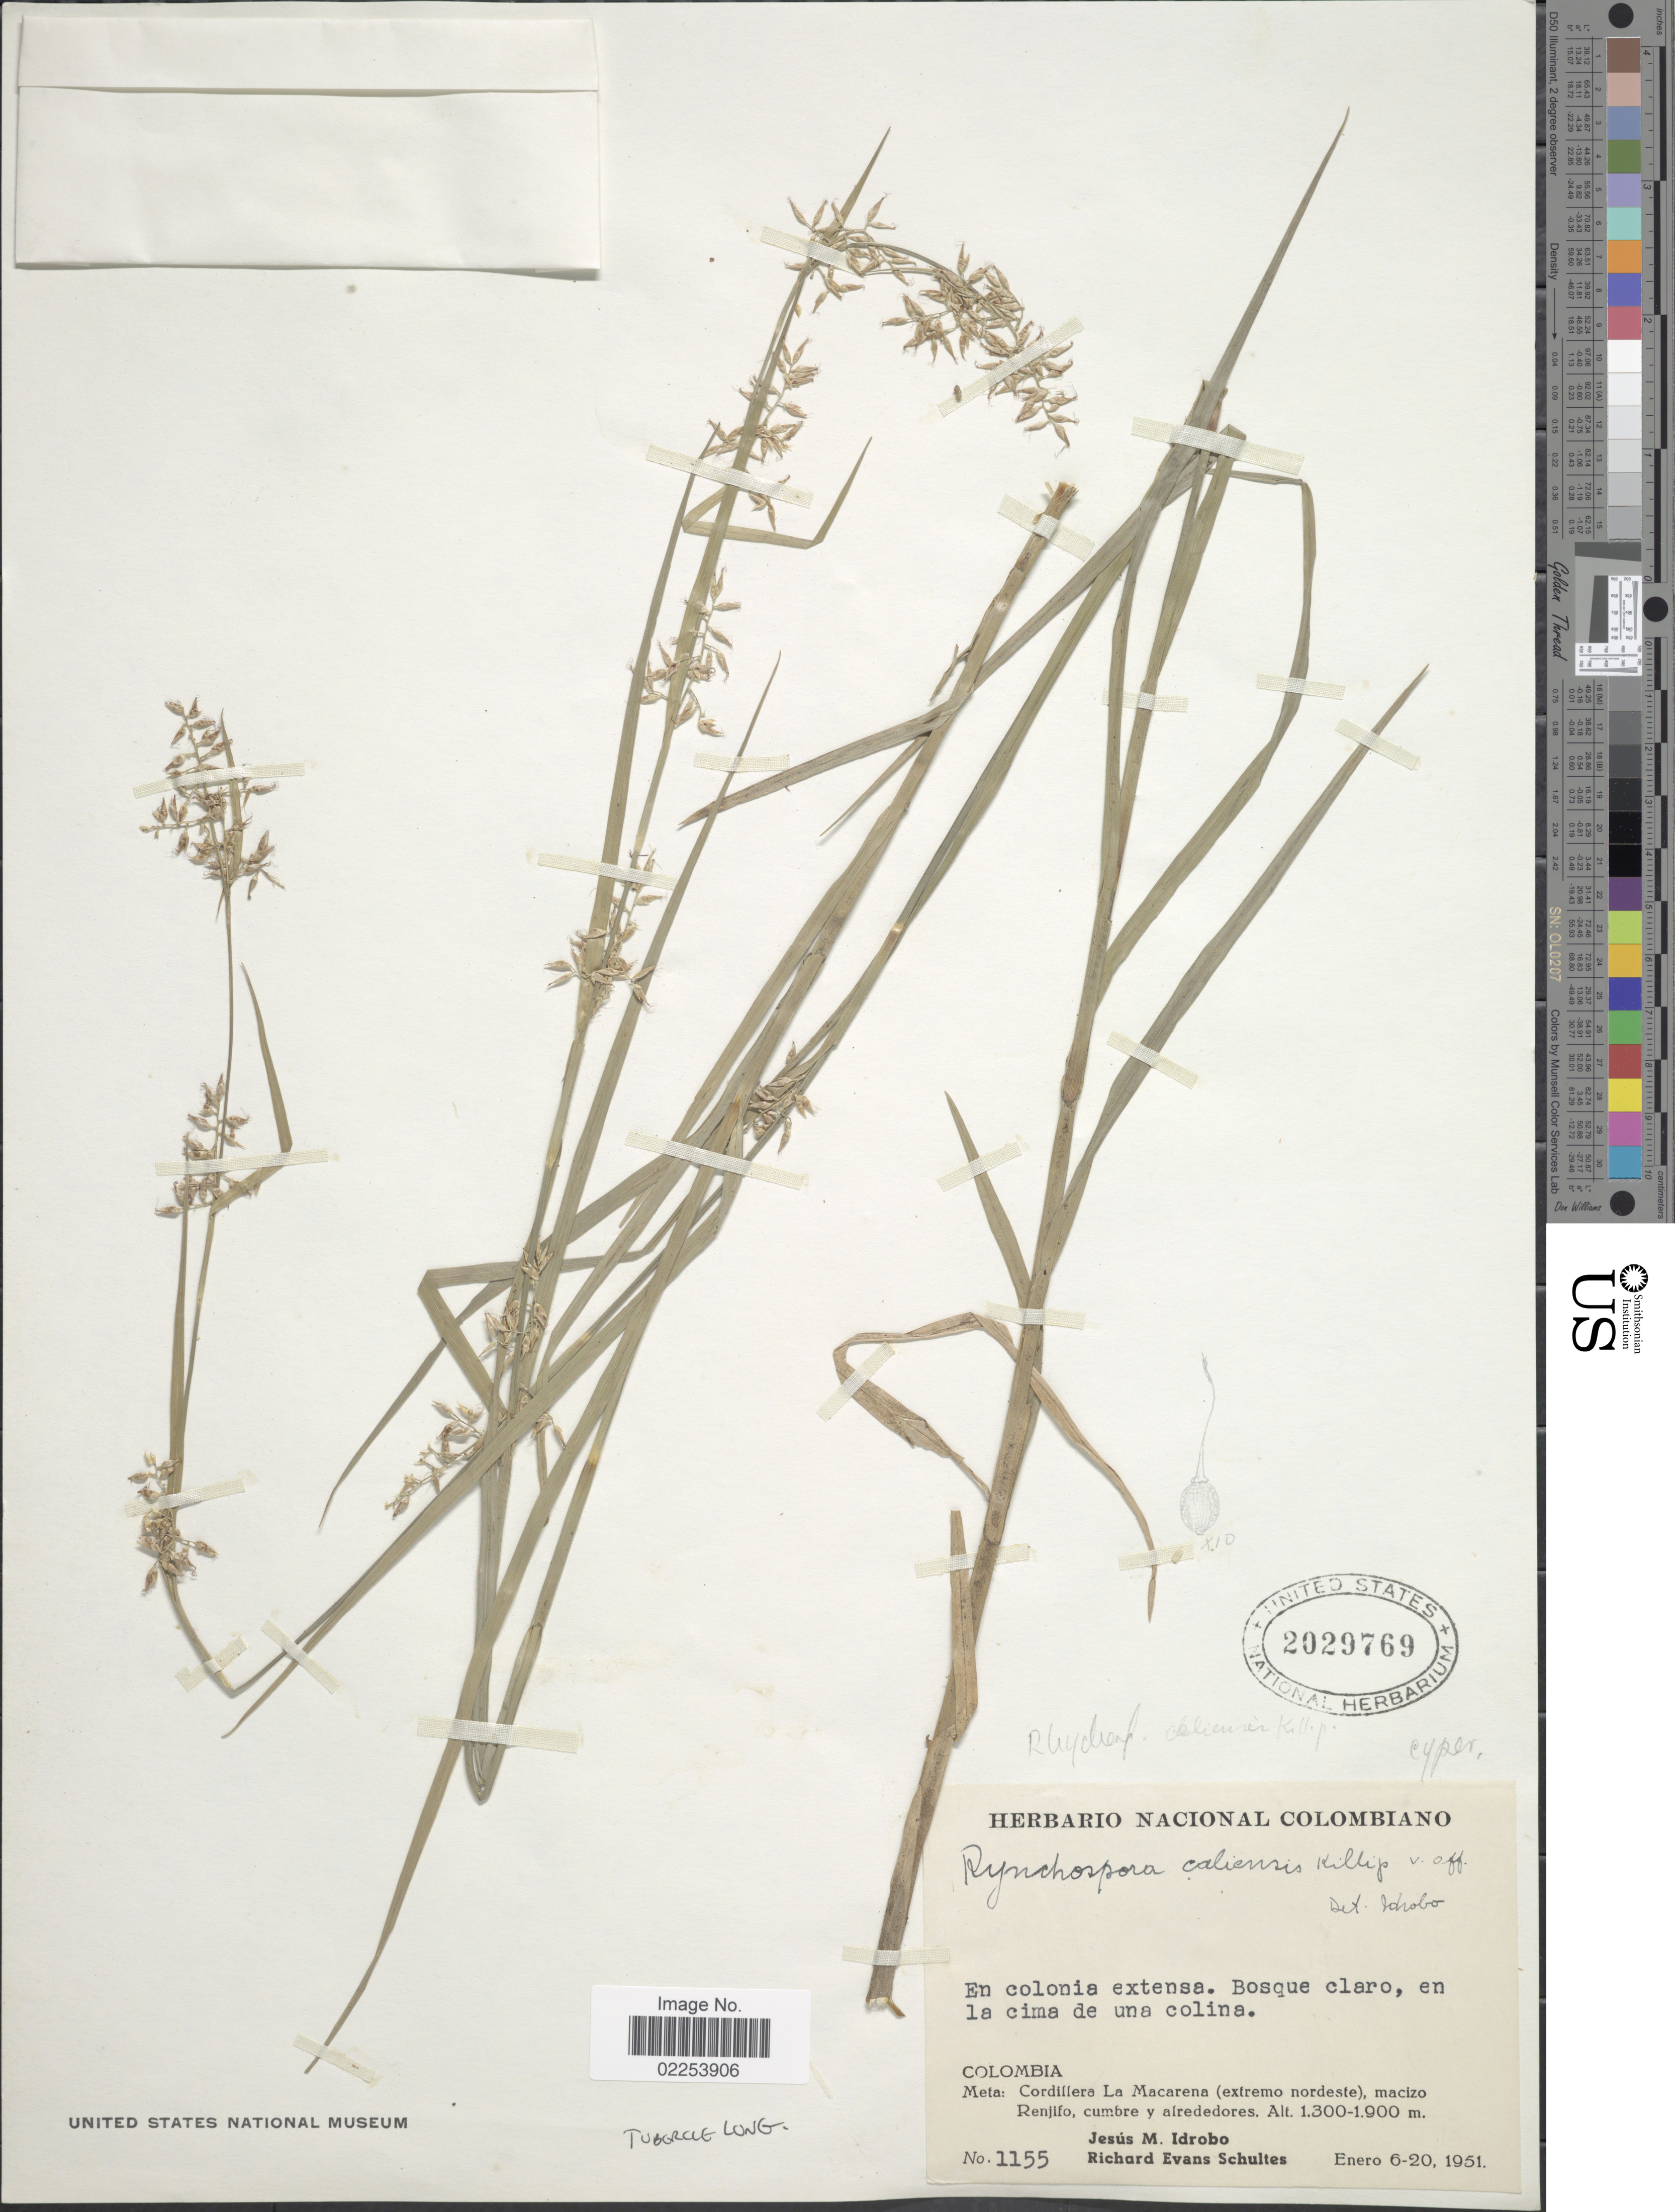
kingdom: Plantae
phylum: Tracheophyta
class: Liliopsida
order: Poales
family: Cyperaceae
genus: Rhynchospora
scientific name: Rhynchospora sp.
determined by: Strong, Mark T., (BOT), Smithsonian Institution - National Museum of Natural History (UNITED STATES)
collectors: J. M. Idrobo & R. E. Schultes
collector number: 1155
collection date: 1951-01-06/1951-01-20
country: Colombia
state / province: Meta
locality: Cordillera La Macarena (extremo nordeste) macizo Renjifo, cumbre y alrededores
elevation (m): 1300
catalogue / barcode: US 2029769